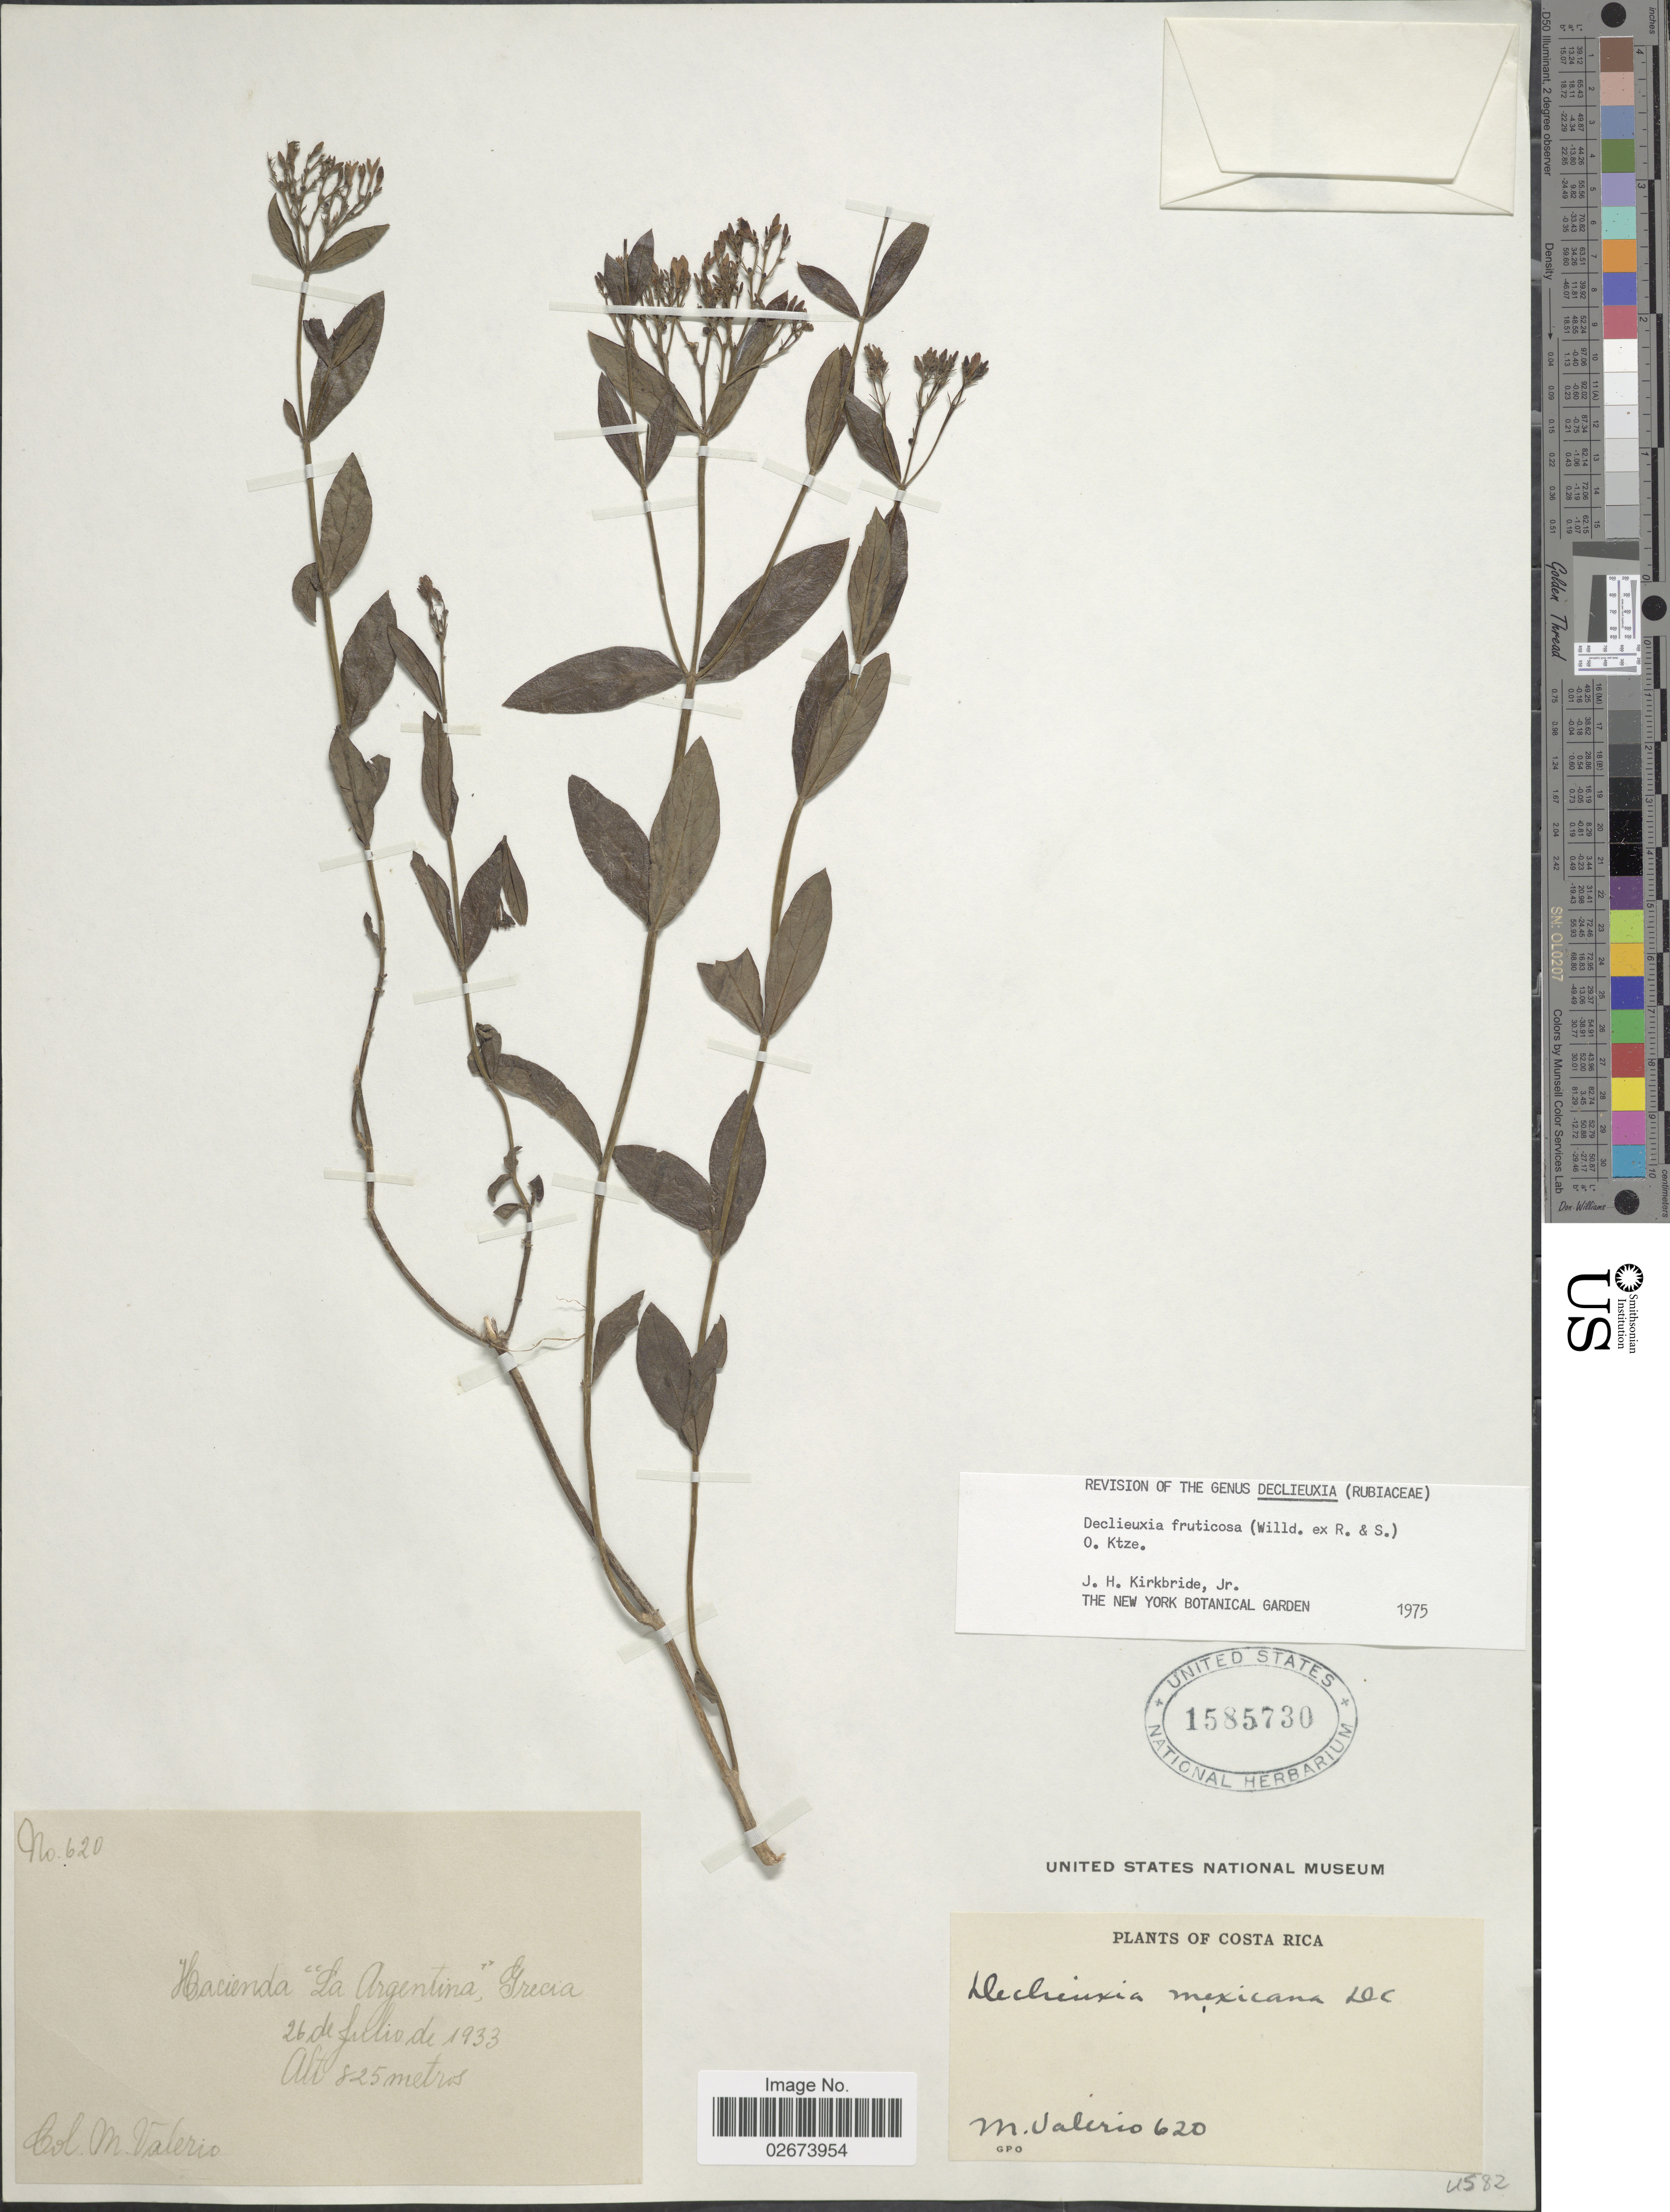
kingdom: Plantae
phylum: Tracheophyta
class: Magnoliopsida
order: Gentianales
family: Rubiaceae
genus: Declieuxia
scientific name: Declieuxia fruticosa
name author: (Willd. ex Roem. & Schult.) Kuntze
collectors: M. Valerio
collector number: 620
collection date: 1933-07-26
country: Costa Rica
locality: Hacienda "La Argentina," Grecia.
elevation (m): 825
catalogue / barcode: US 1585730